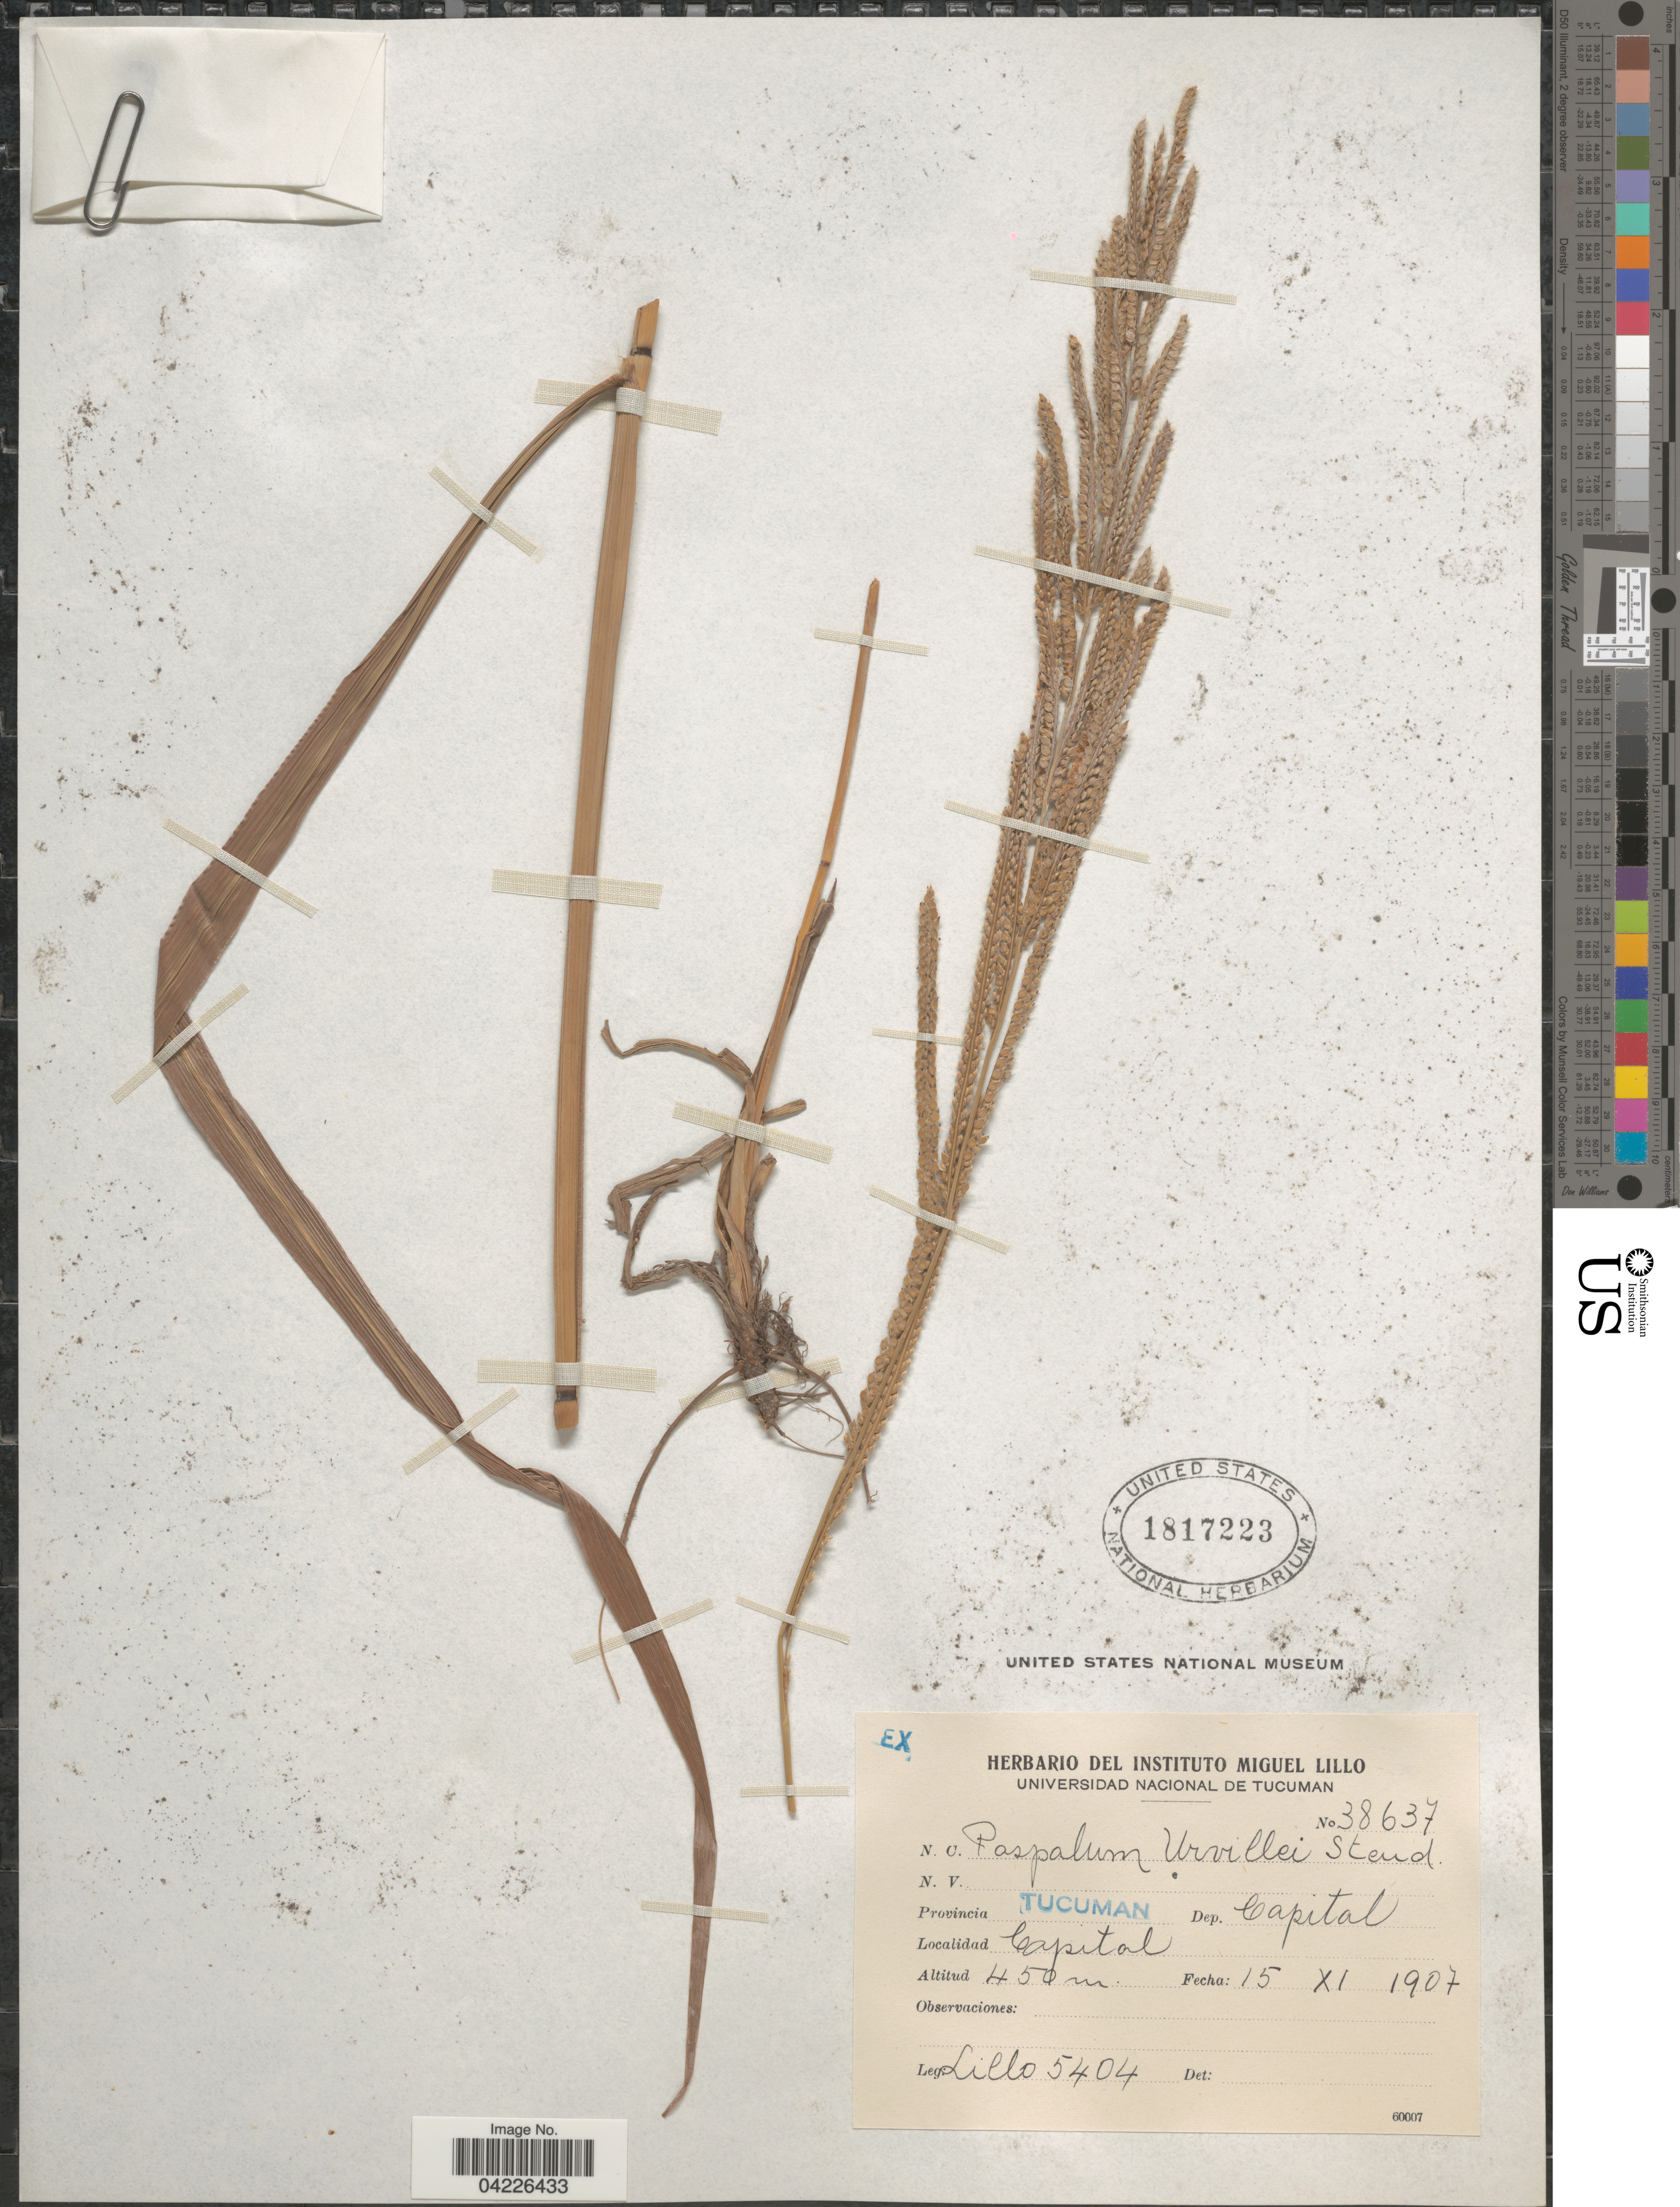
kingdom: Plantae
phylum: Tracheophyta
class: Liliopsida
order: Poales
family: Poaceae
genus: Paspalum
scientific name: Paspalum urvillei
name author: Steud.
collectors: M. Lillo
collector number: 5405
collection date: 1907-11-15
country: Argentina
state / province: Tucuman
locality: Dep. Capital. Capital.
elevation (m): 450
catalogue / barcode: US 1817223